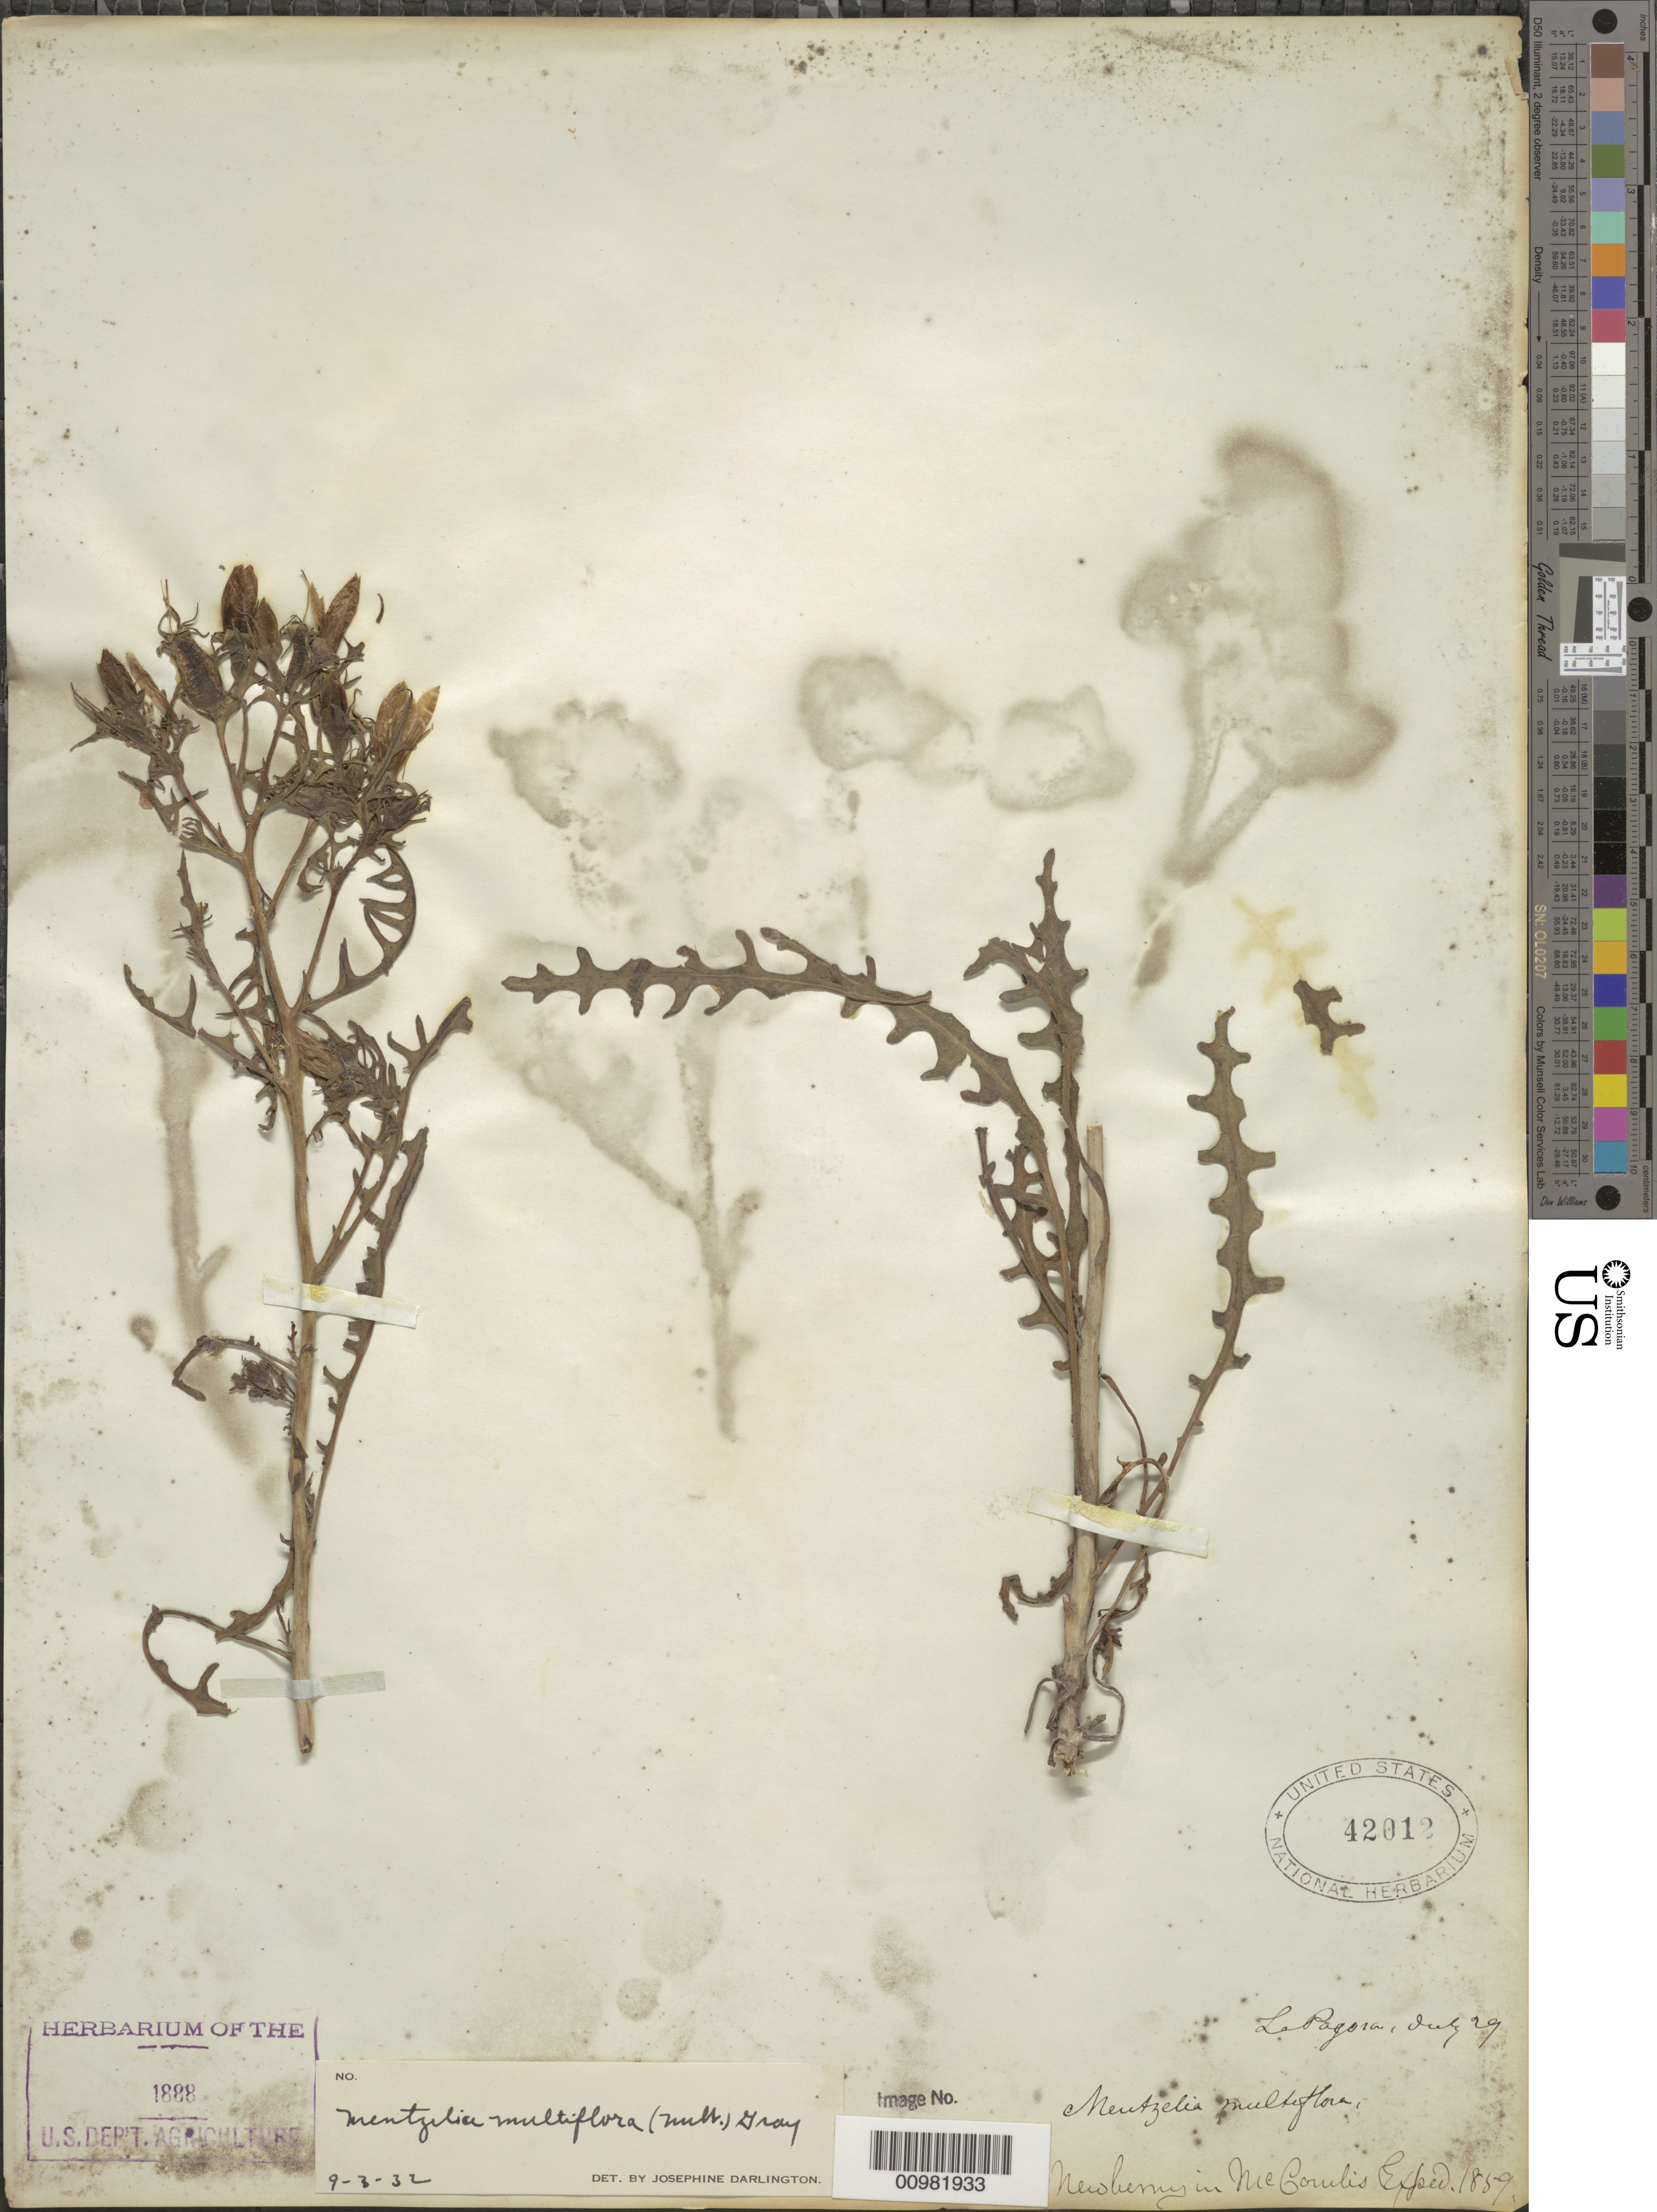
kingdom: Plantae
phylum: Tracheophyta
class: Magnoliopsida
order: Cornales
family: Loasaceae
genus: Mentzelia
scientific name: Mentzelia multiflora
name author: (Nutt.) A. Gray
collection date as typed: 29 Jul 1859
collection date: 1859-07-29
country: United States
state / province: Arizona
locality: La Pagera (?)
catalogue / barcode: US 42012